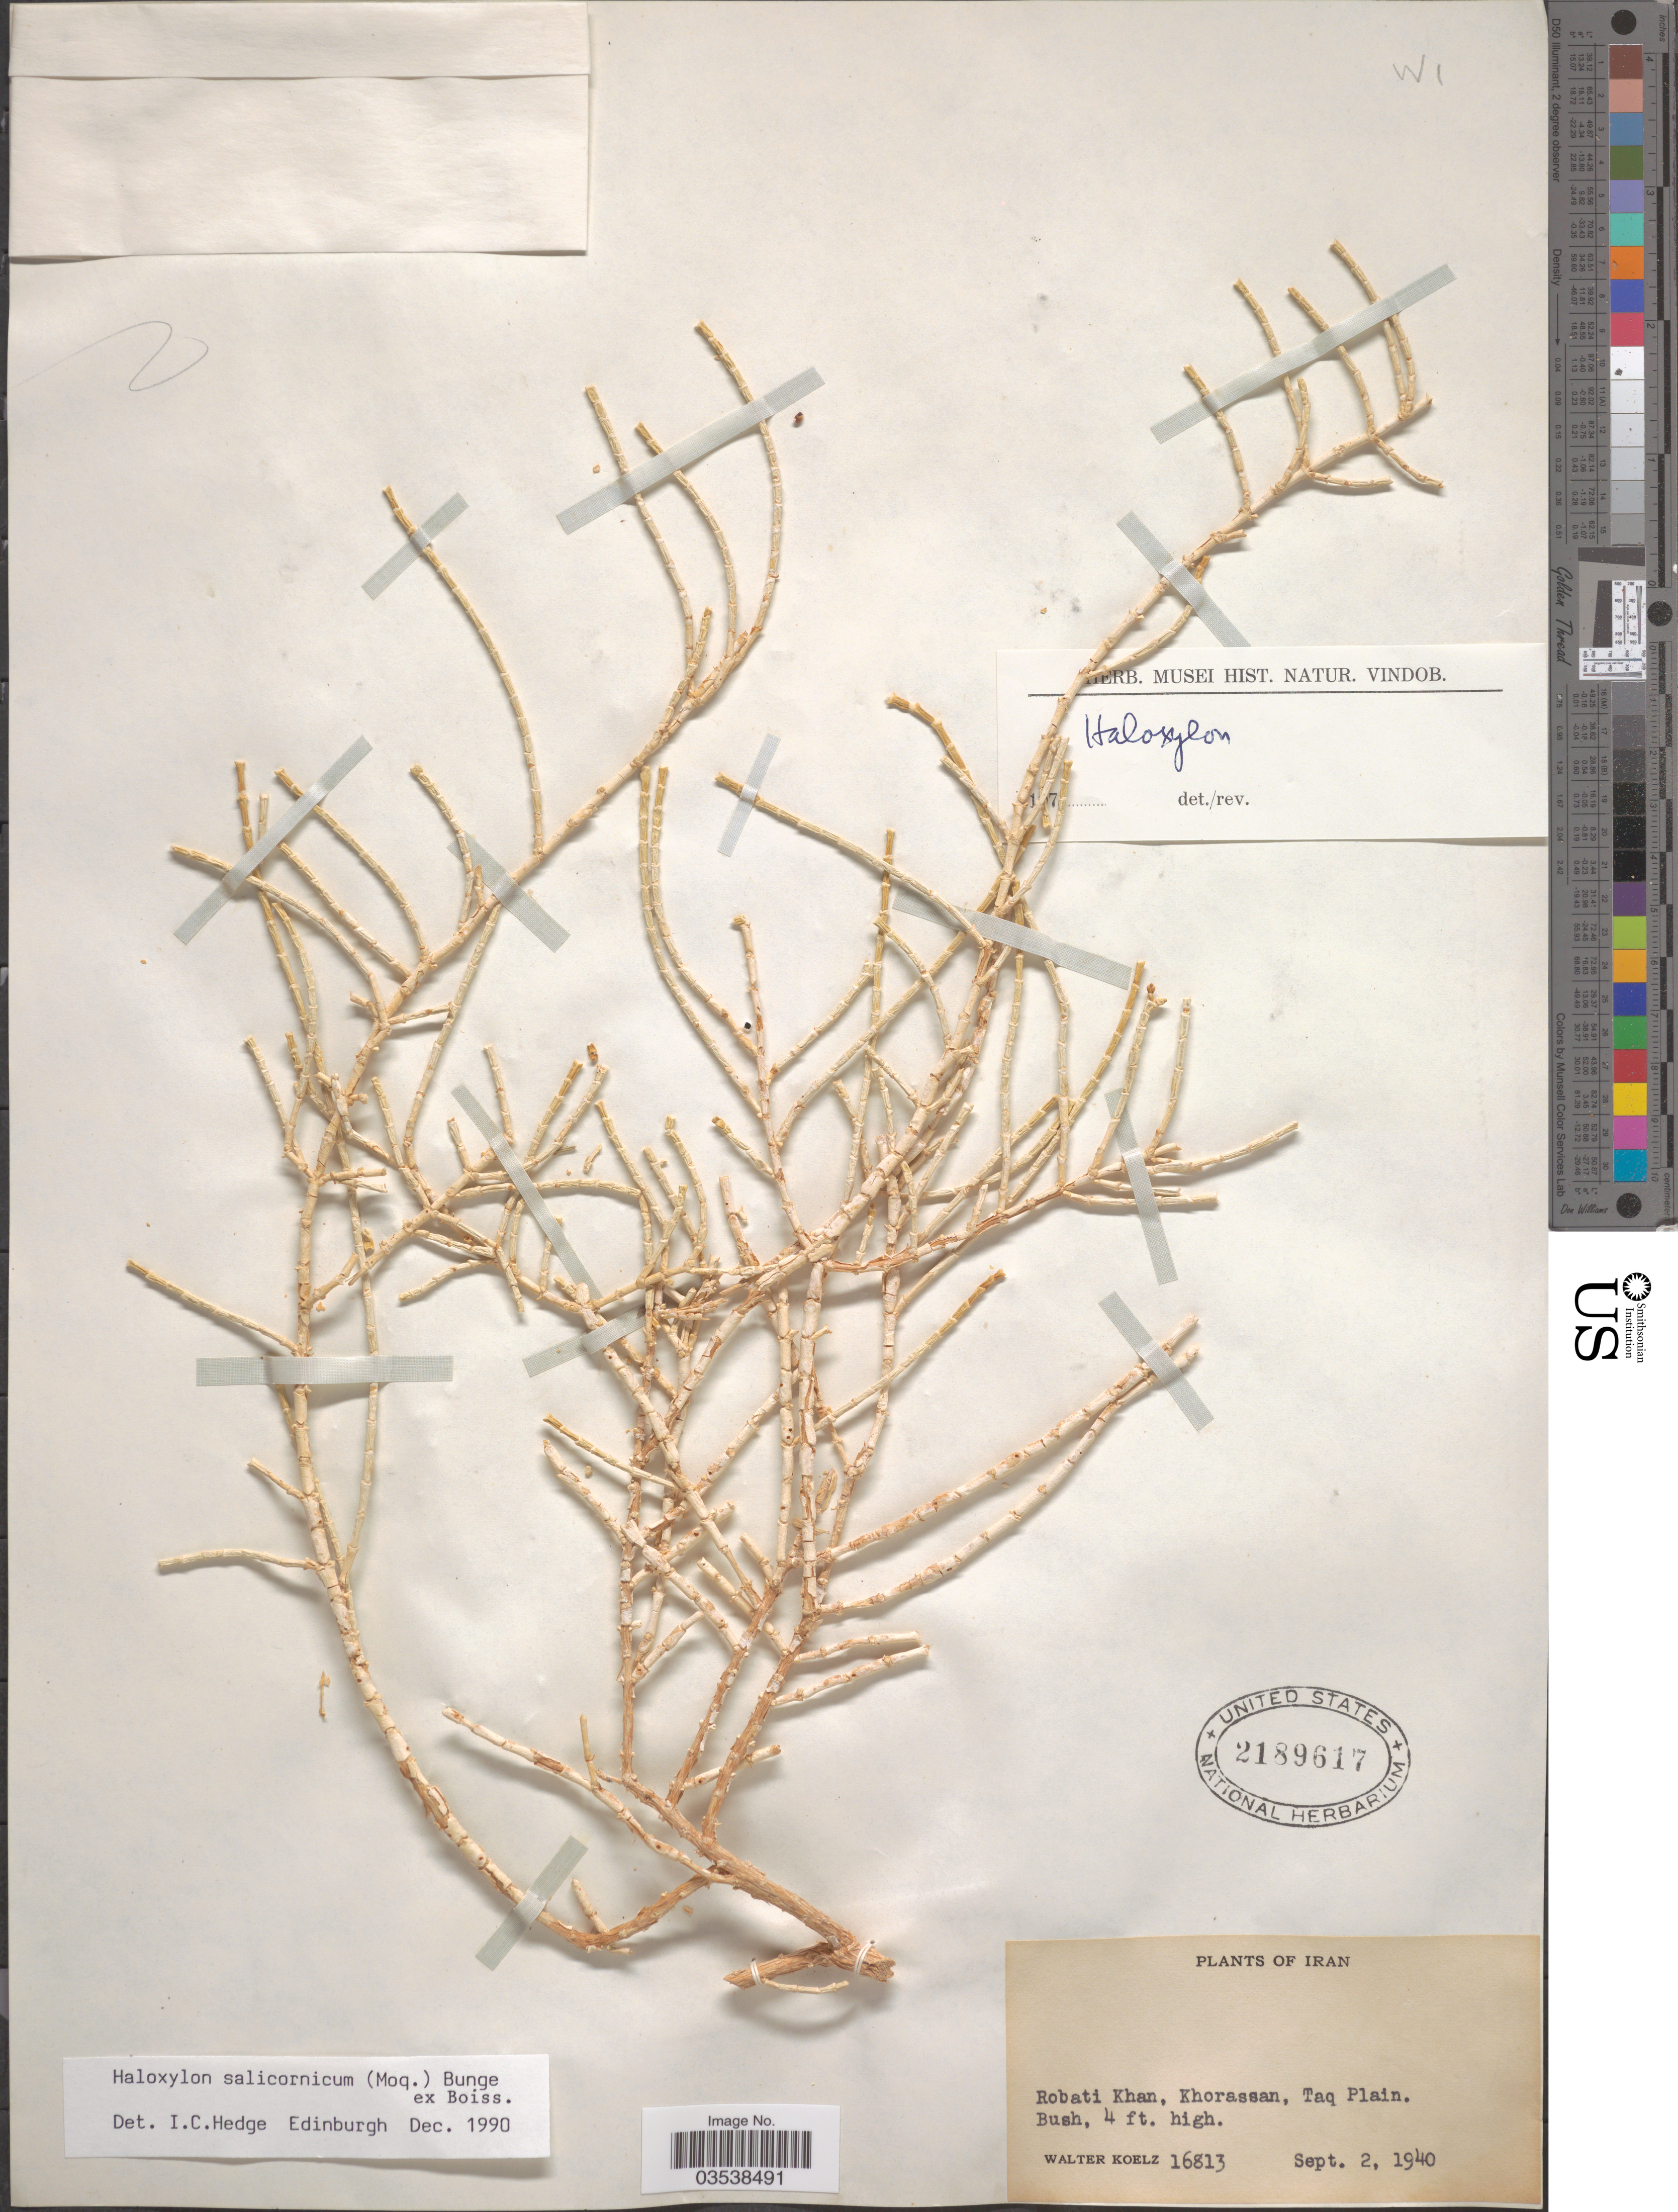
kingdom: Plantae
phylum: Tracheophyta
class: Magnoliopsida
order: Caryophyllales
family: Amaranthaceae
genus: Haloxylon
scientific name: Haloxylon salicornicum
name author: (Moq.) Bunge ex Boiss.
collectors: W. N. Koelz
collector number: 16813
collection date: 1940-09-02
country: Iran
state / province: Khorasan [obsolete]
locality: Robati Khan, Khorassan, Taq Plain.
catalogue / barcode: US 2189617